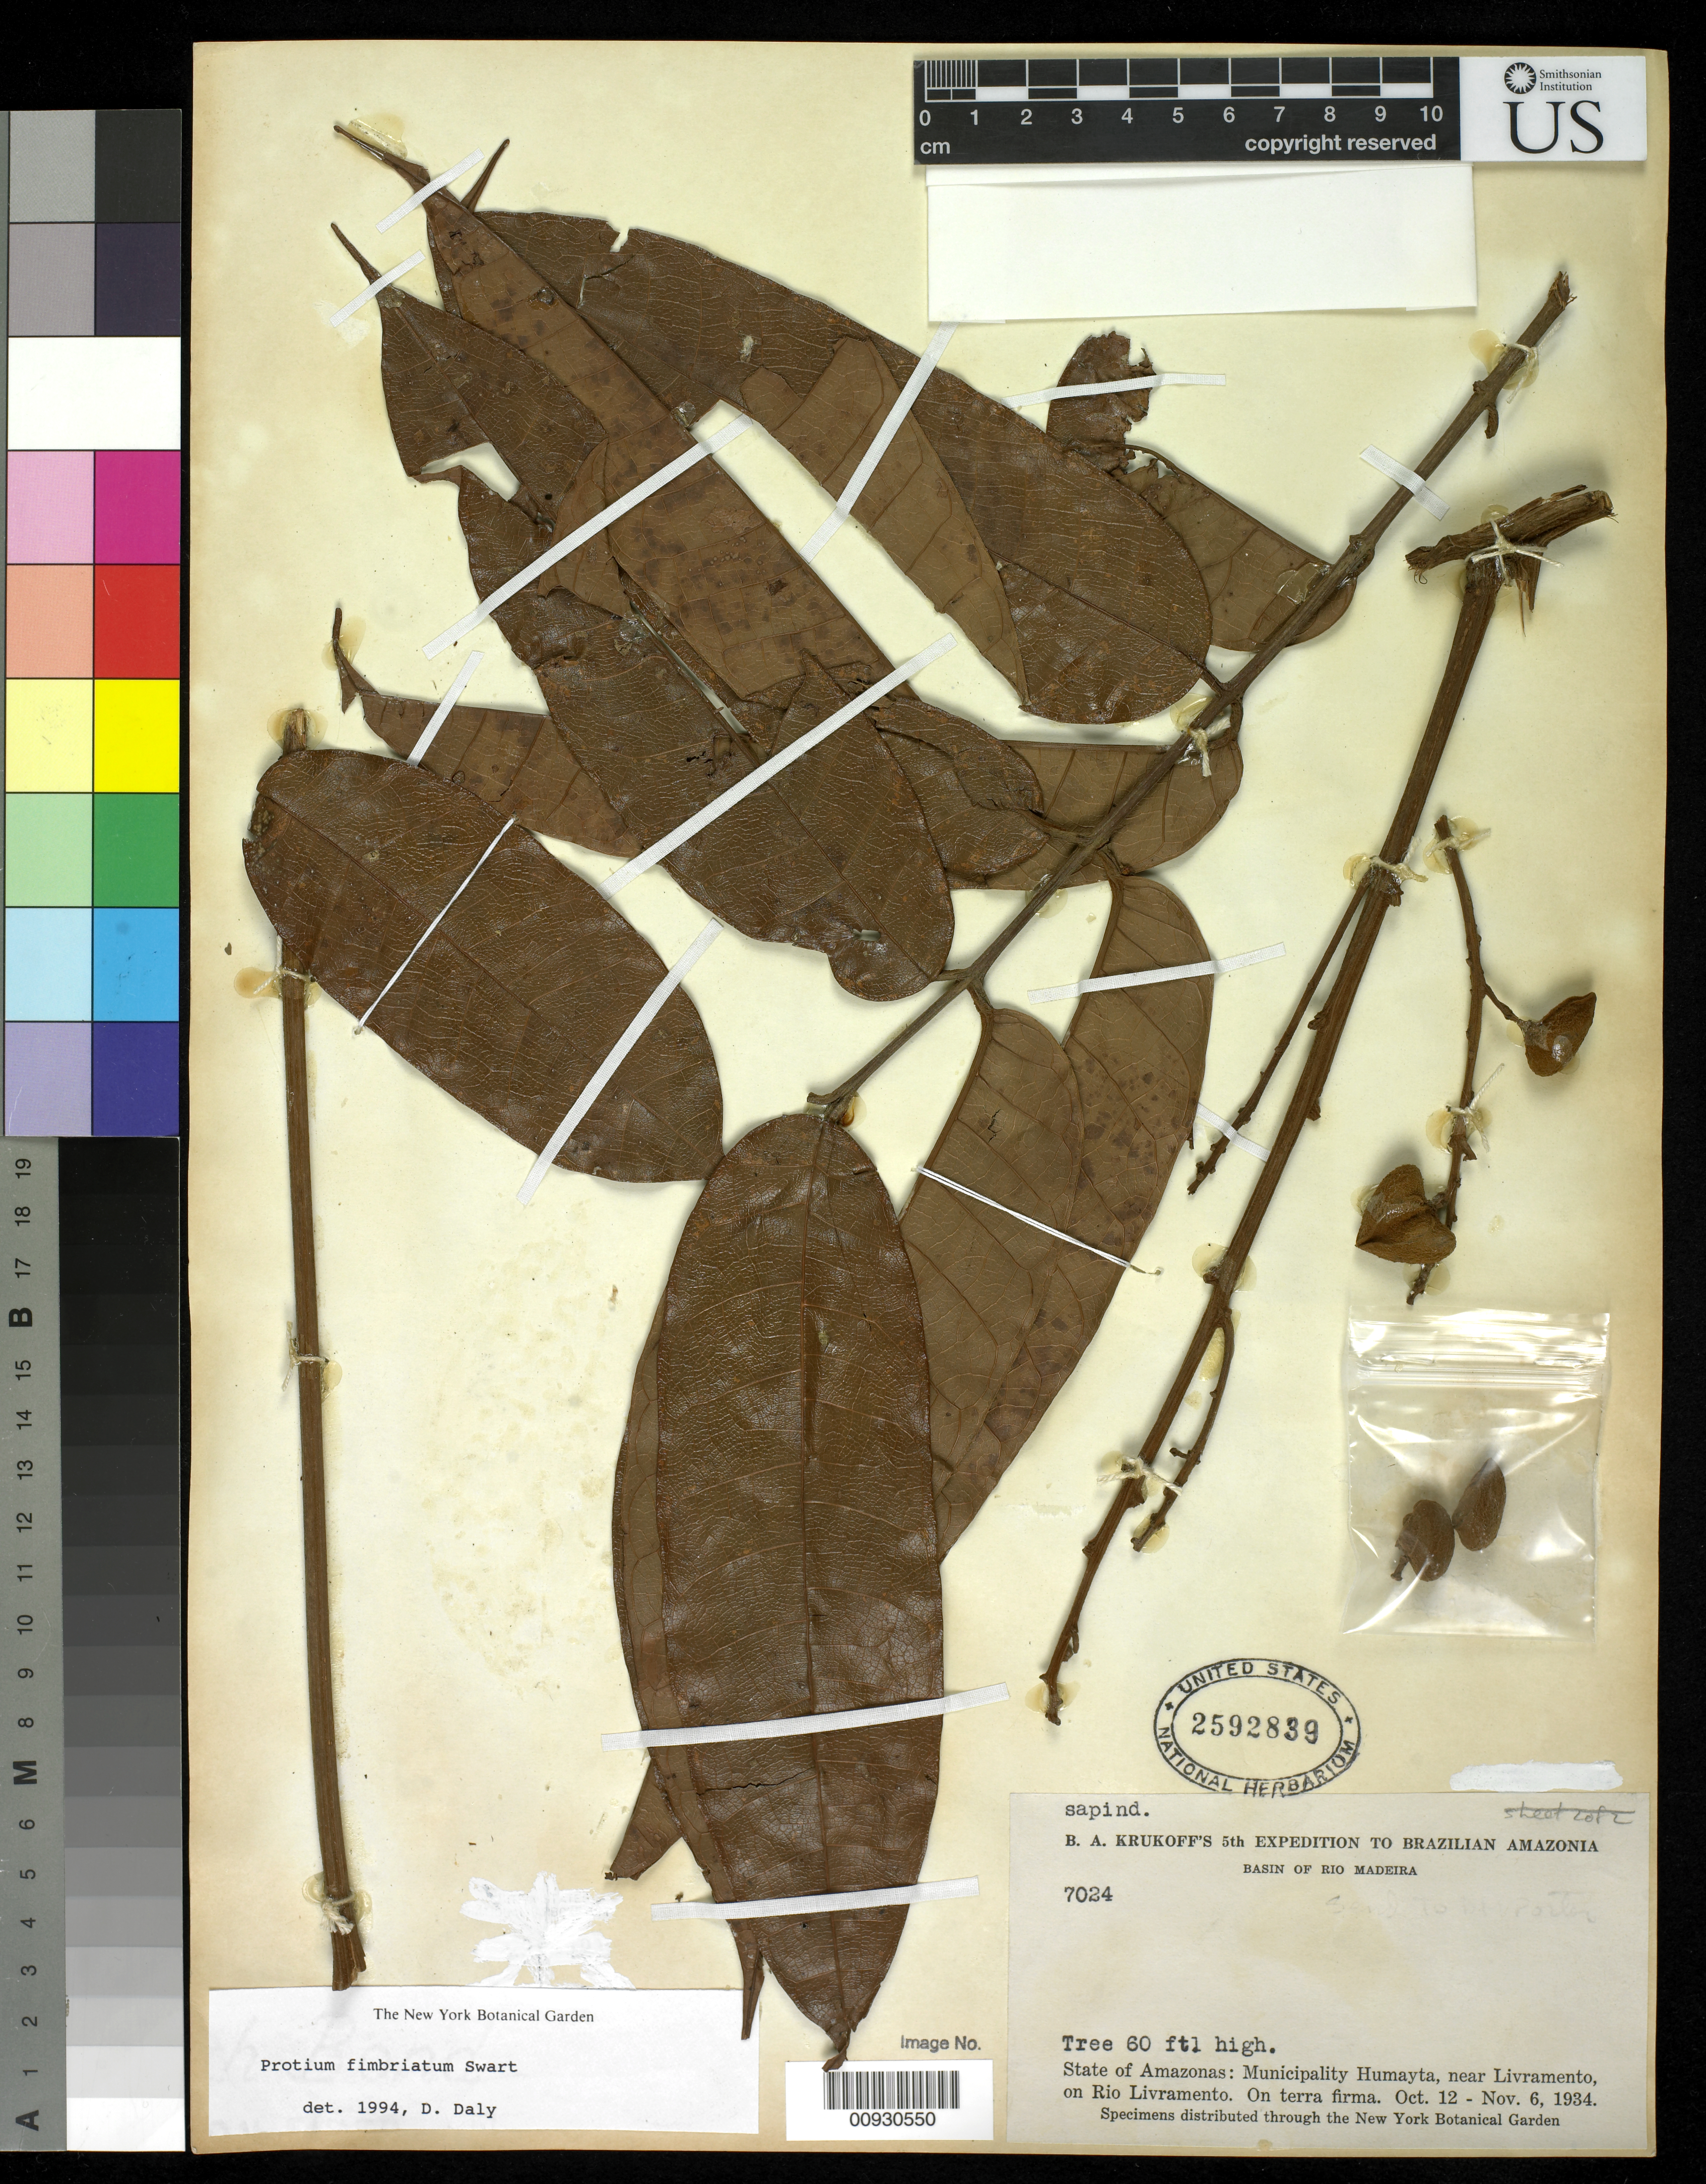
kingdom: Plantae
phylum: Tracheophyta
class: Magnoliopsida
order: Sapindales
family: Burseraceae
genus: Protium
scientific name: Protium fimbriatum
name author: Swart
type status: Isotype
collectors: B. A. Krukoff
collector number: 7024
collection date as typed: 12 Oct 1934 to 06 Nov 1934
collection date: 1934-10-12/1934-11-06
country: Brazil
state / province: Amazonas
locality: Basin of Rio Madeira. Municipality Humayta, near Livramento, on Río Livramento.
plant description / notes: Tropicos erroneously cites Krukoff 7024 as syntype (with 1308 as additional syntype) but protologue explicitly cites holotype as Krukoff 7024 at U.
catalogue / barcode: US 2592839